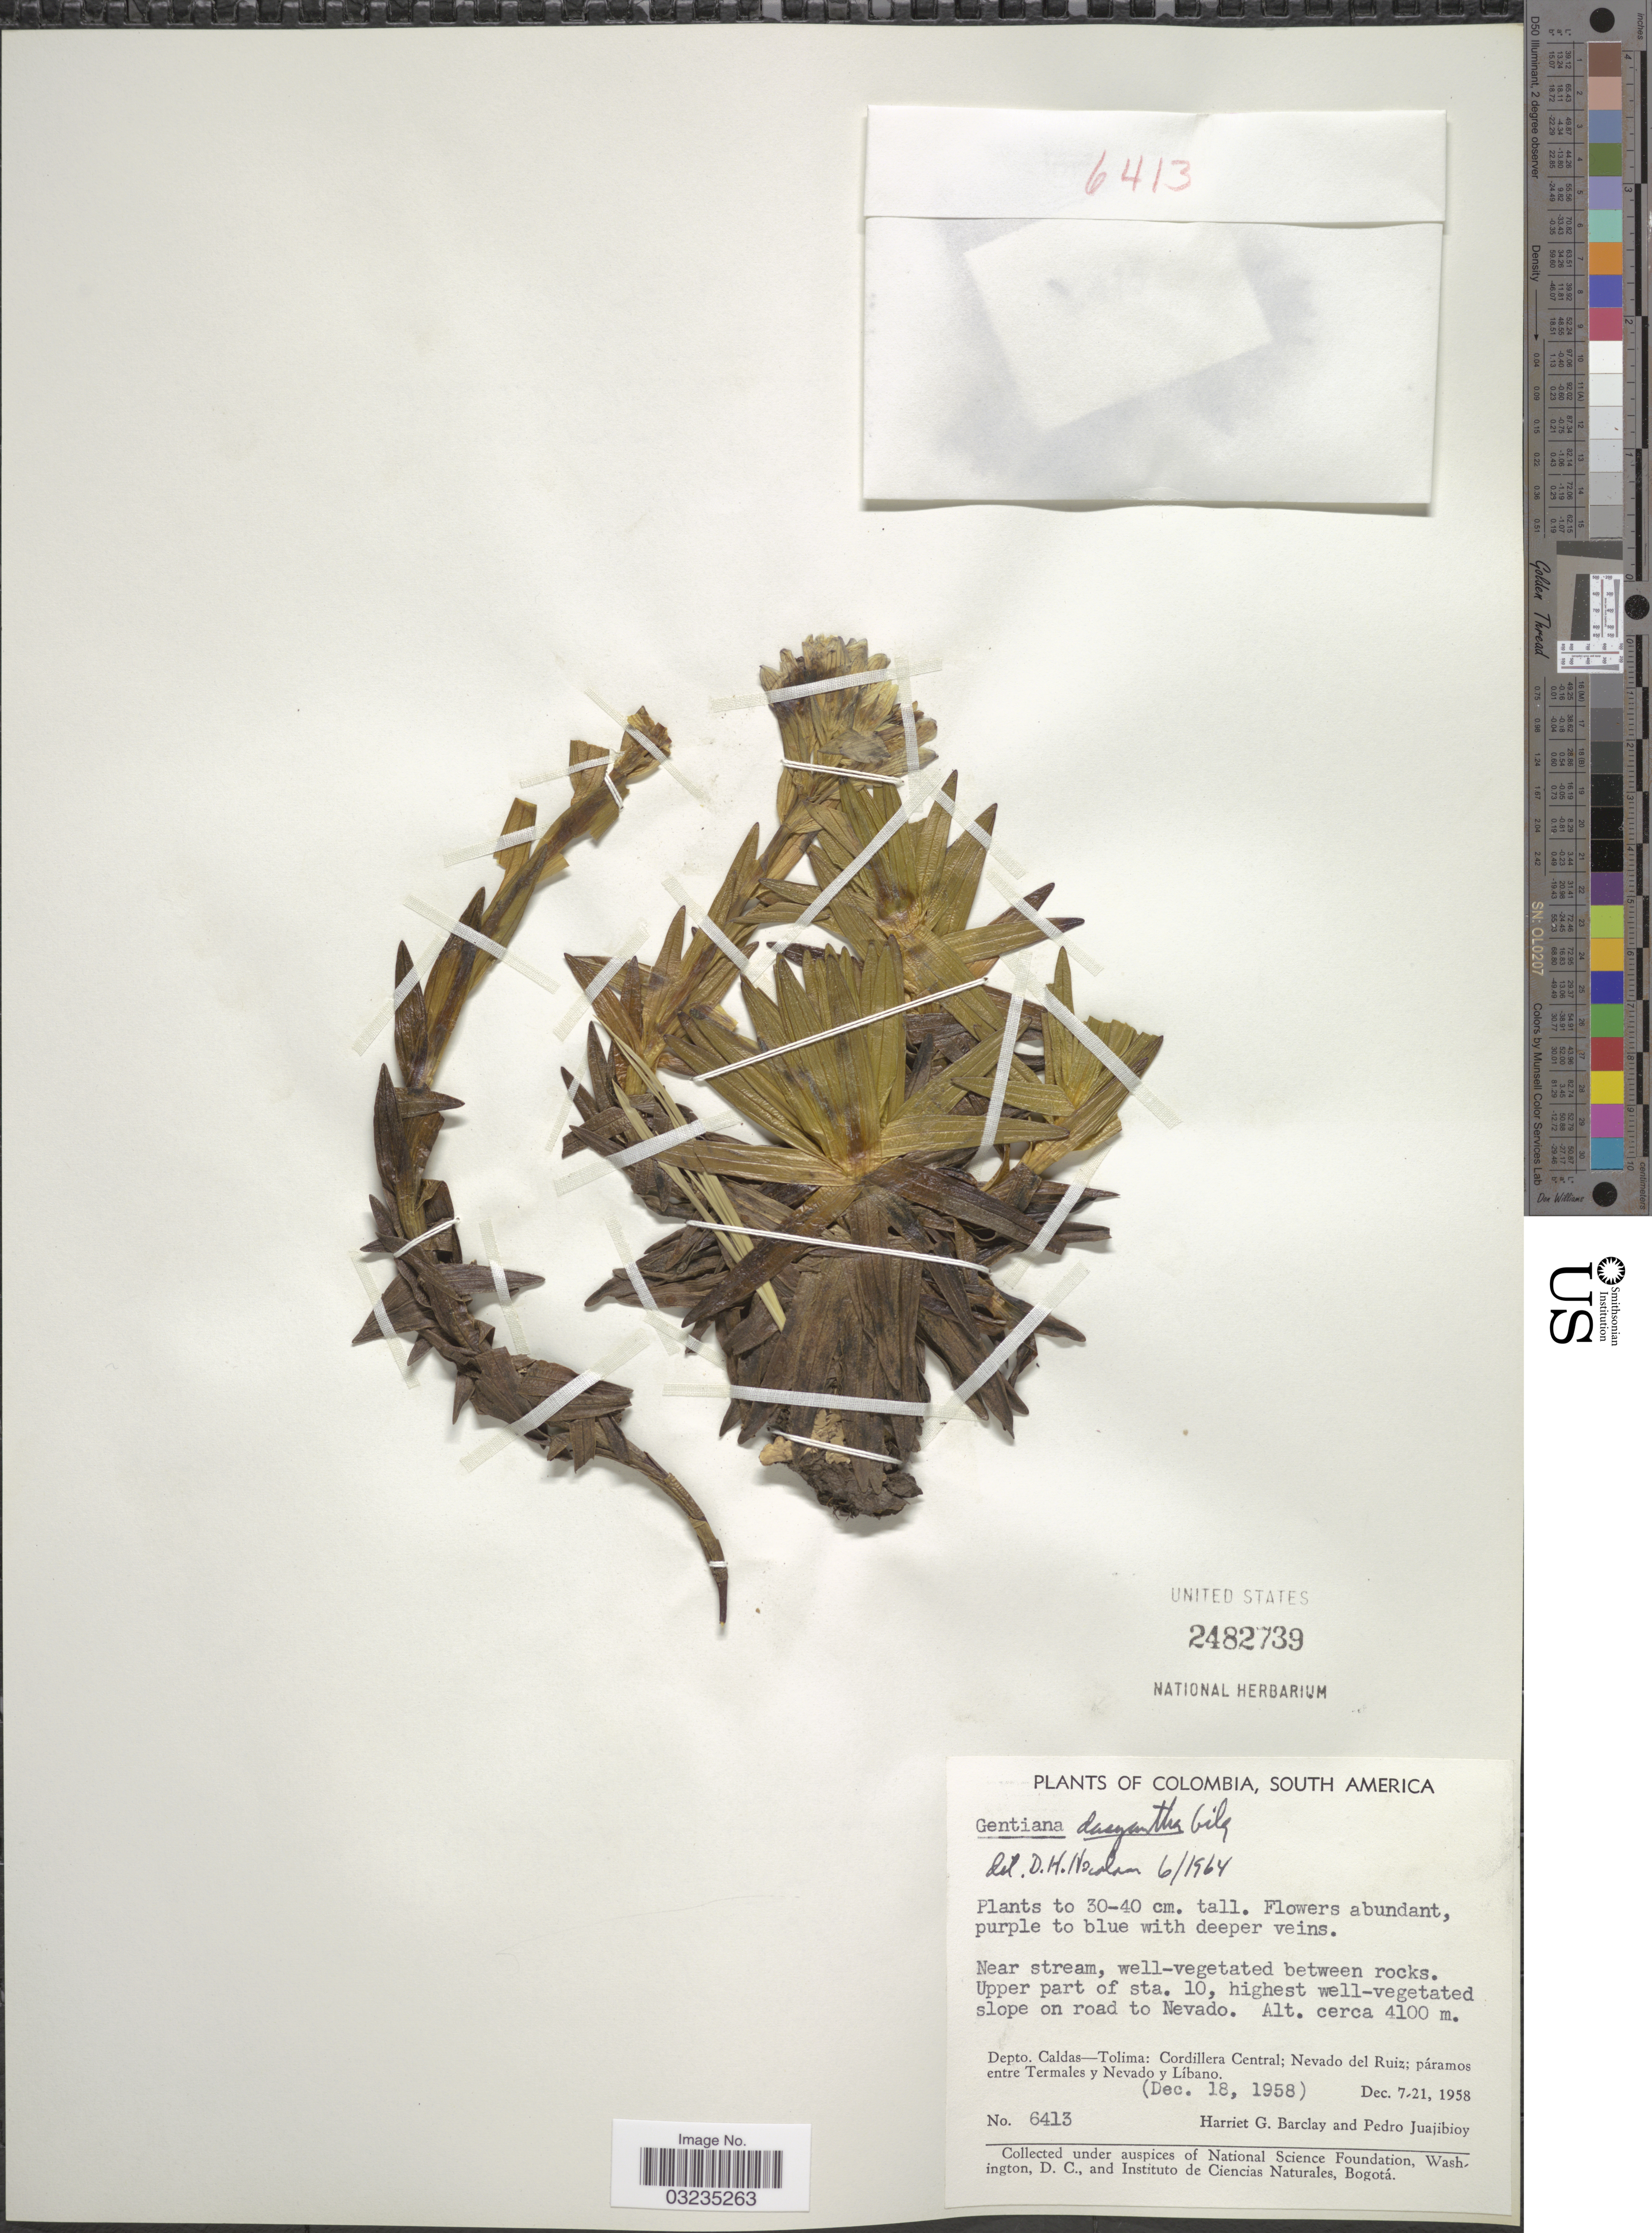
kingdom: Plantae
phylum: Tracheophyta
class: Magnoliopsida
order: Gentianales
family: Gentianaceae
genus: Gentiana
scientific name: Gentiana dasyantha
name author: Gilg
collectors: H. G. Barclay & P. Juajibioy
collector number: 6413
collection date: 1958-12-18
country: Colombia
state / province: Caldas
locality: Upper part of sta. 10, highest well-vegetated slope on road to Nevado. Depto. Caldas- Tolima: Cordillera Central; Nevado del Ruiz; páramo entre Termales y Nevado y Líbano.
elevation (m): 4100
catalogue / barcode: US 2482739